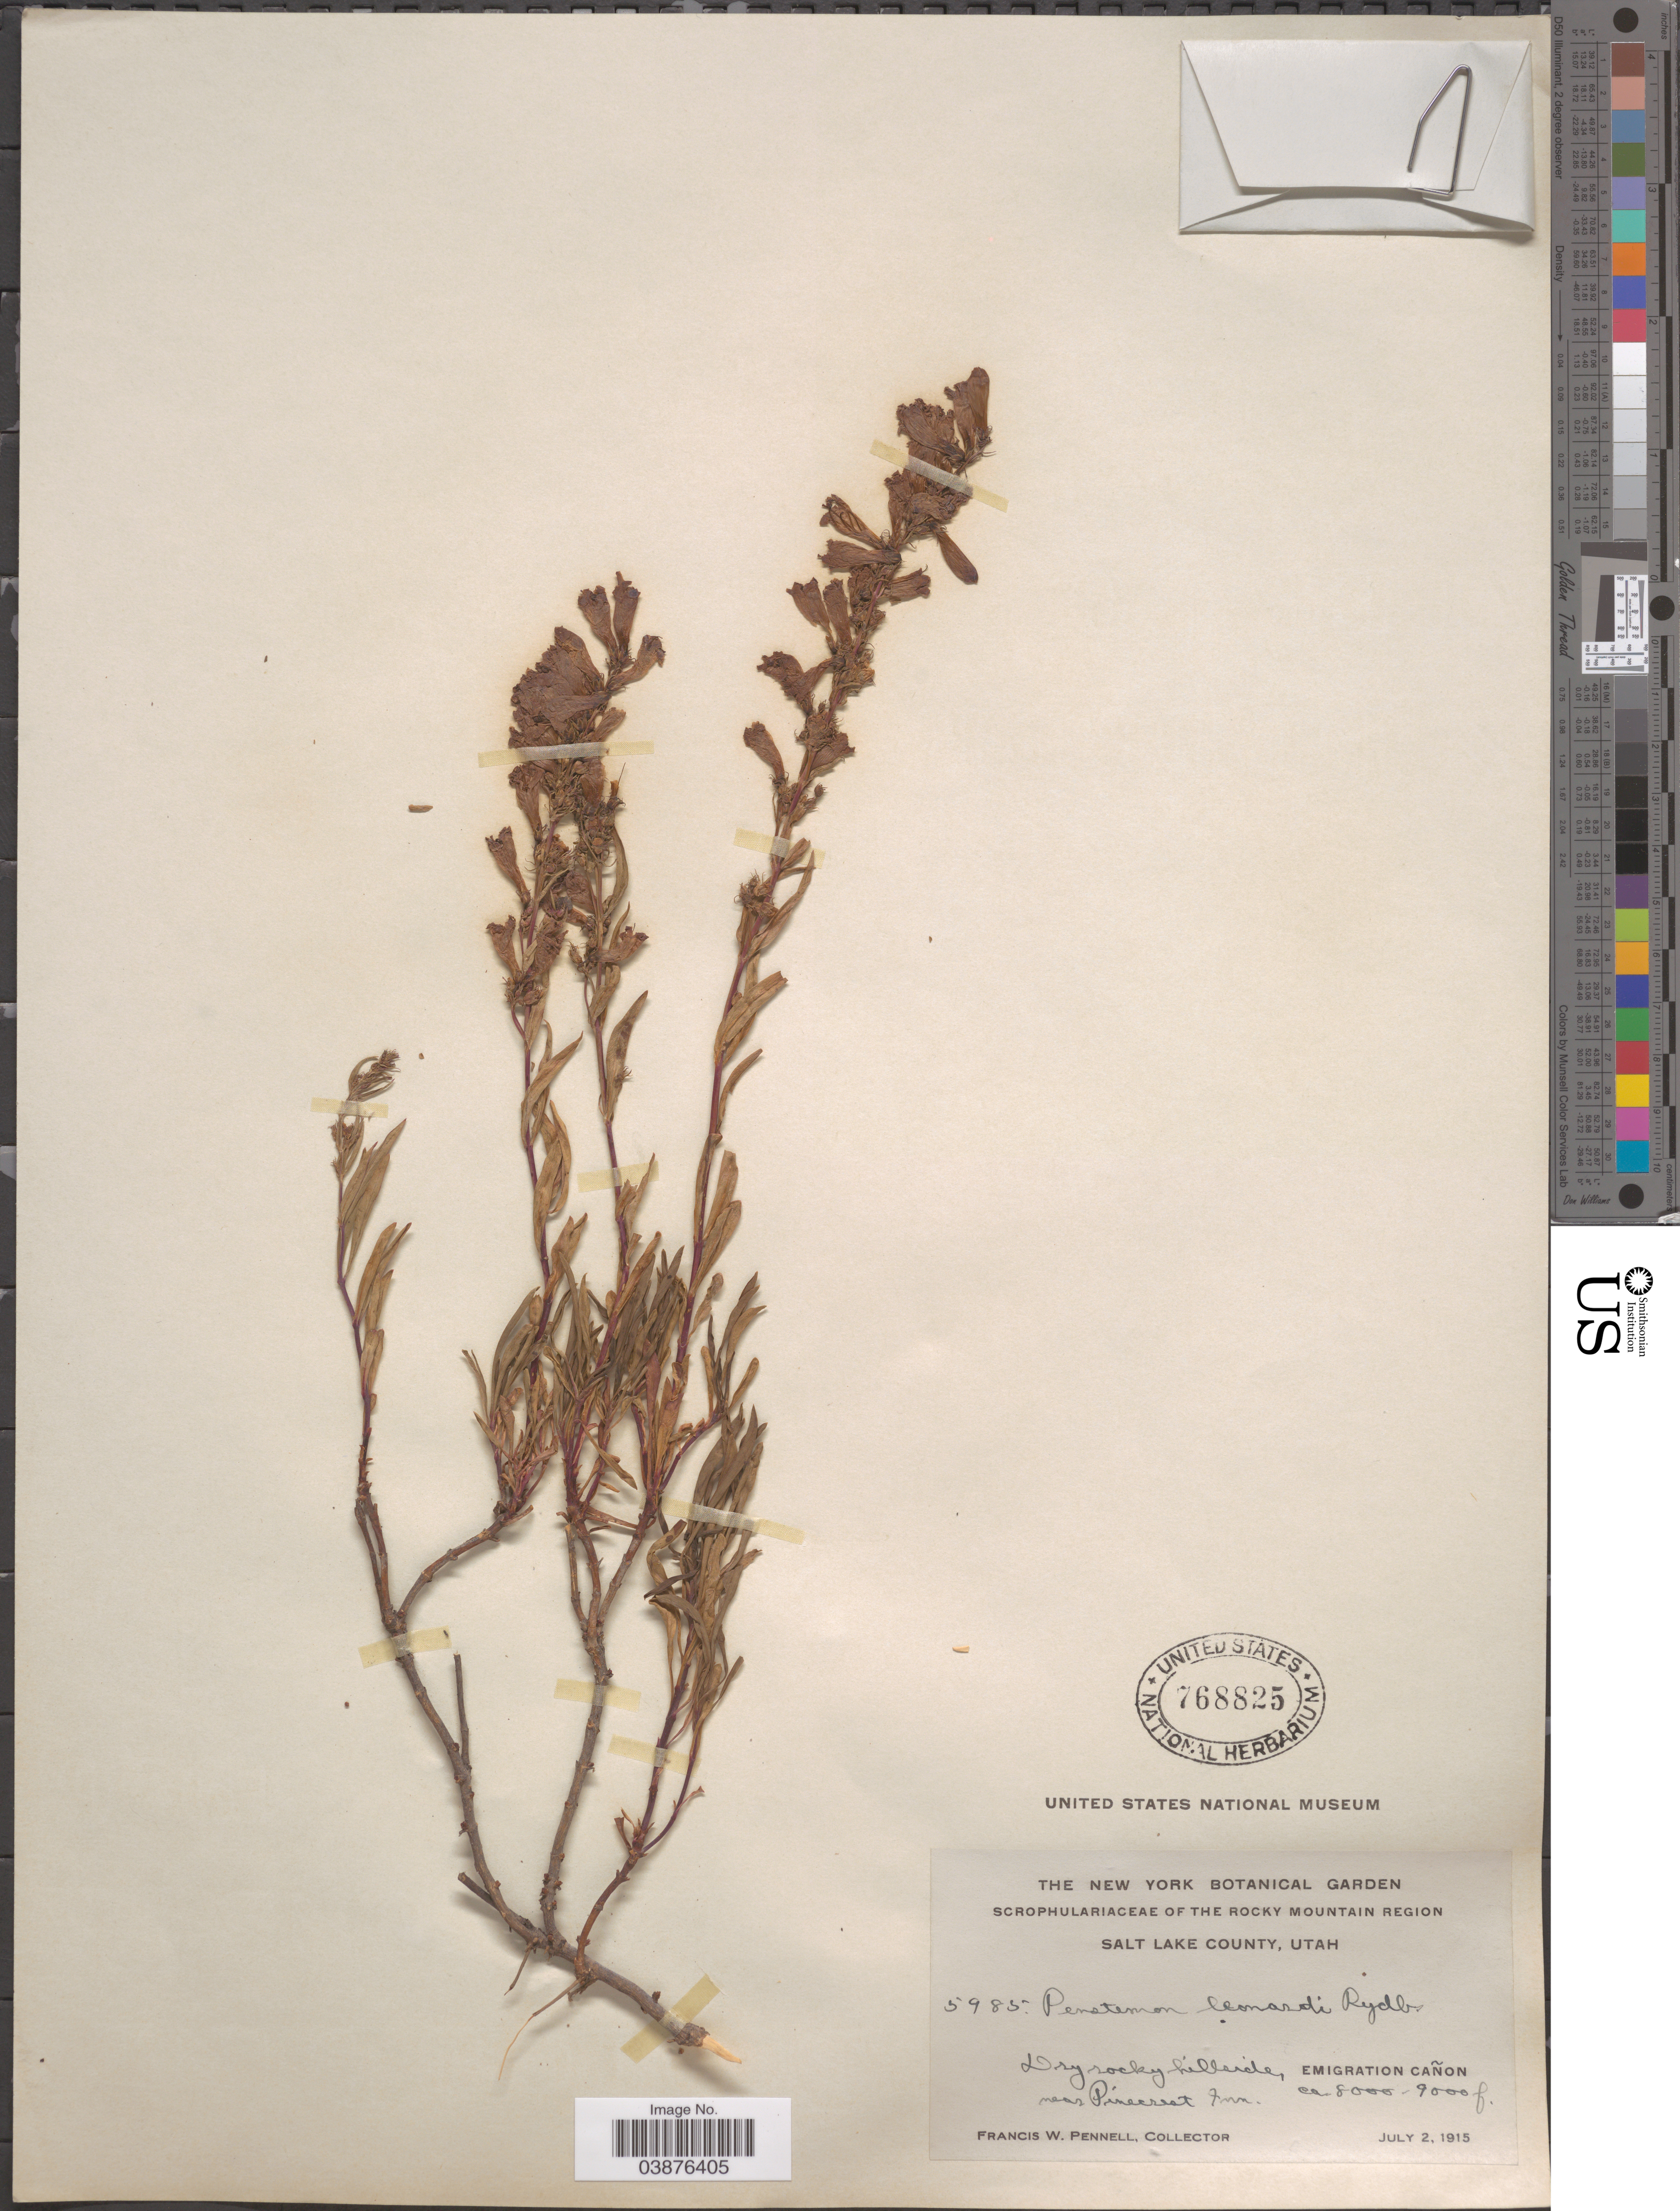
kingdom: Plantae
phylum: Tracheophyta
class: Magnoliopsida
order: Lamiales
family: Plantaginaceae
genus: Penstemon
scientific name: Penstemon leonardii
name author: Rydb.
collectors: F. W. Pennell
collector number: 5985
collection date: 1915-07-02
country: United States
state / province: Utah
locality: The Rocky Mountain Region. Salt Lake County. Dry rocky hillside, near Pinecrest Farm. Emigration Cañon.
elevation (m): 2438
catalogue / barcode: US 768825